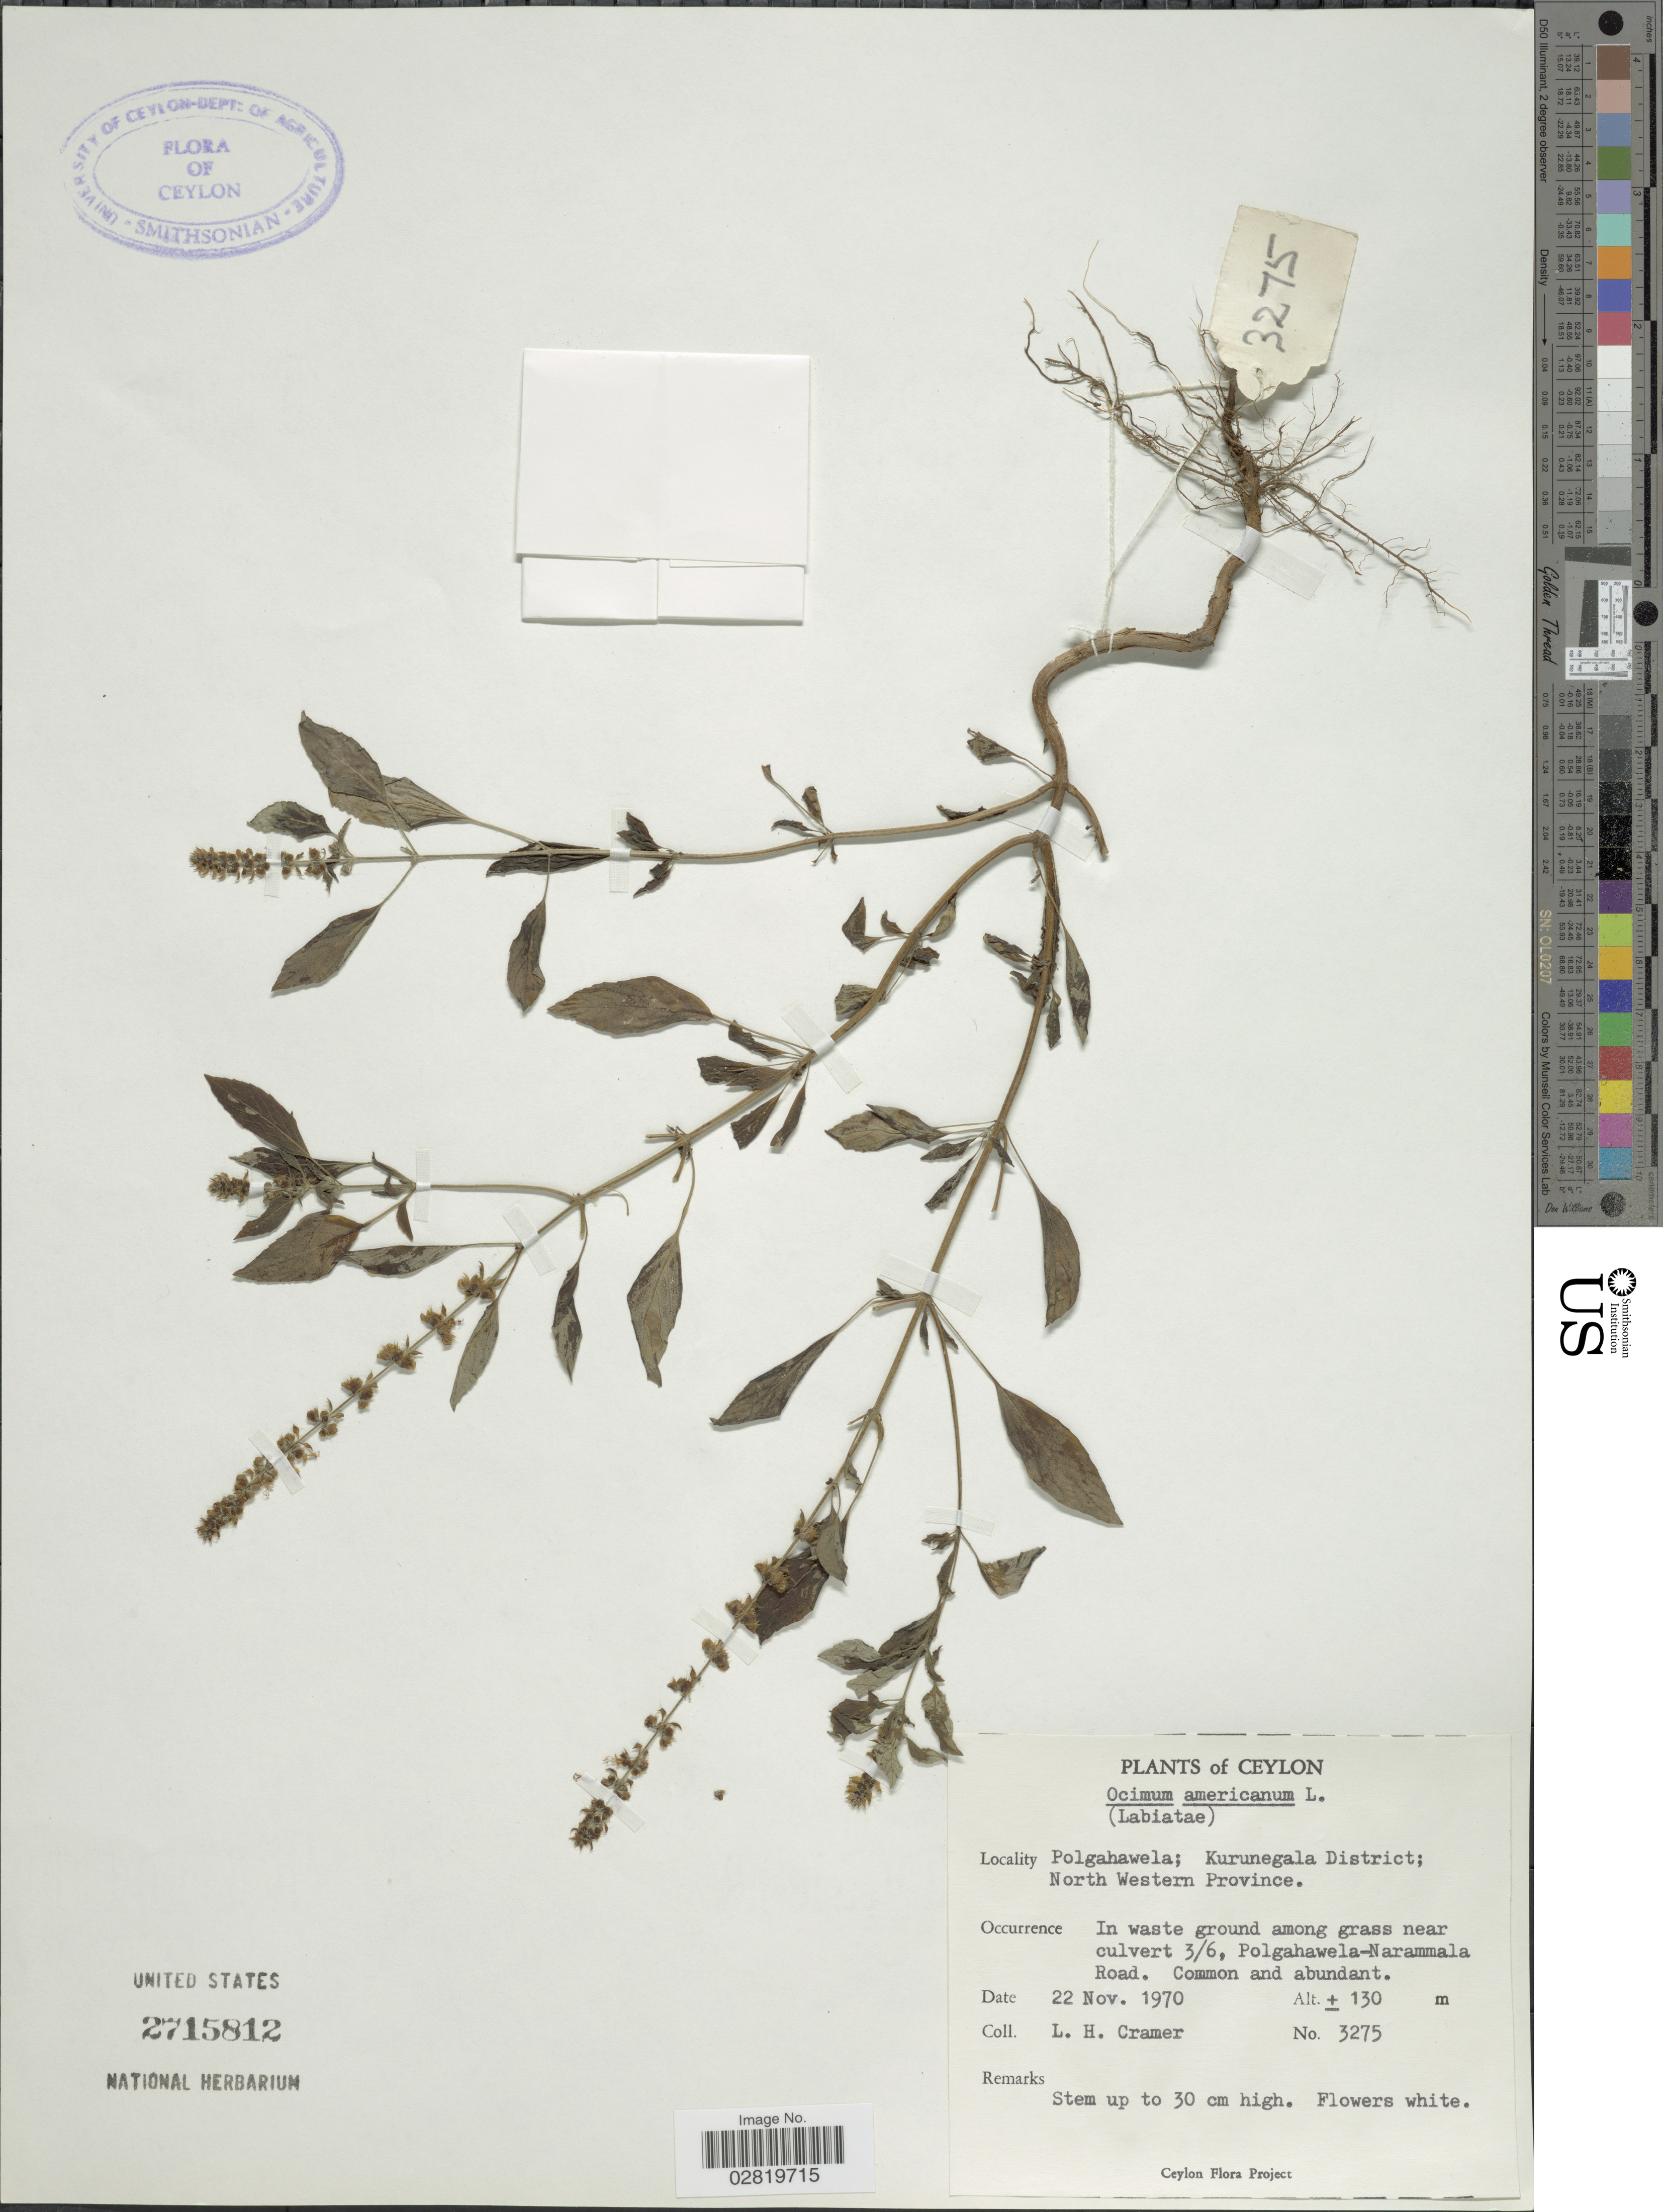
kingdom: Plantae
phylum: Tracheophyta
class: Magnoliopsida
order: Lamiales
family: Lamiaceae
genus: Ocimum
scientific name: Ocimum americanum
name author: L.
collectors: L. H. Cramer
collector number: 3275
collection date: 1970-11-22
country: Sri Lanka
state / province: North Western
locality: Polgahawela; Kurunegala District; North Western Province, in waste ground among grass near culvert 3/6, Polgahawela-Narammala Road.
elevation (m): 130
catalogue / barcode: US 2715812